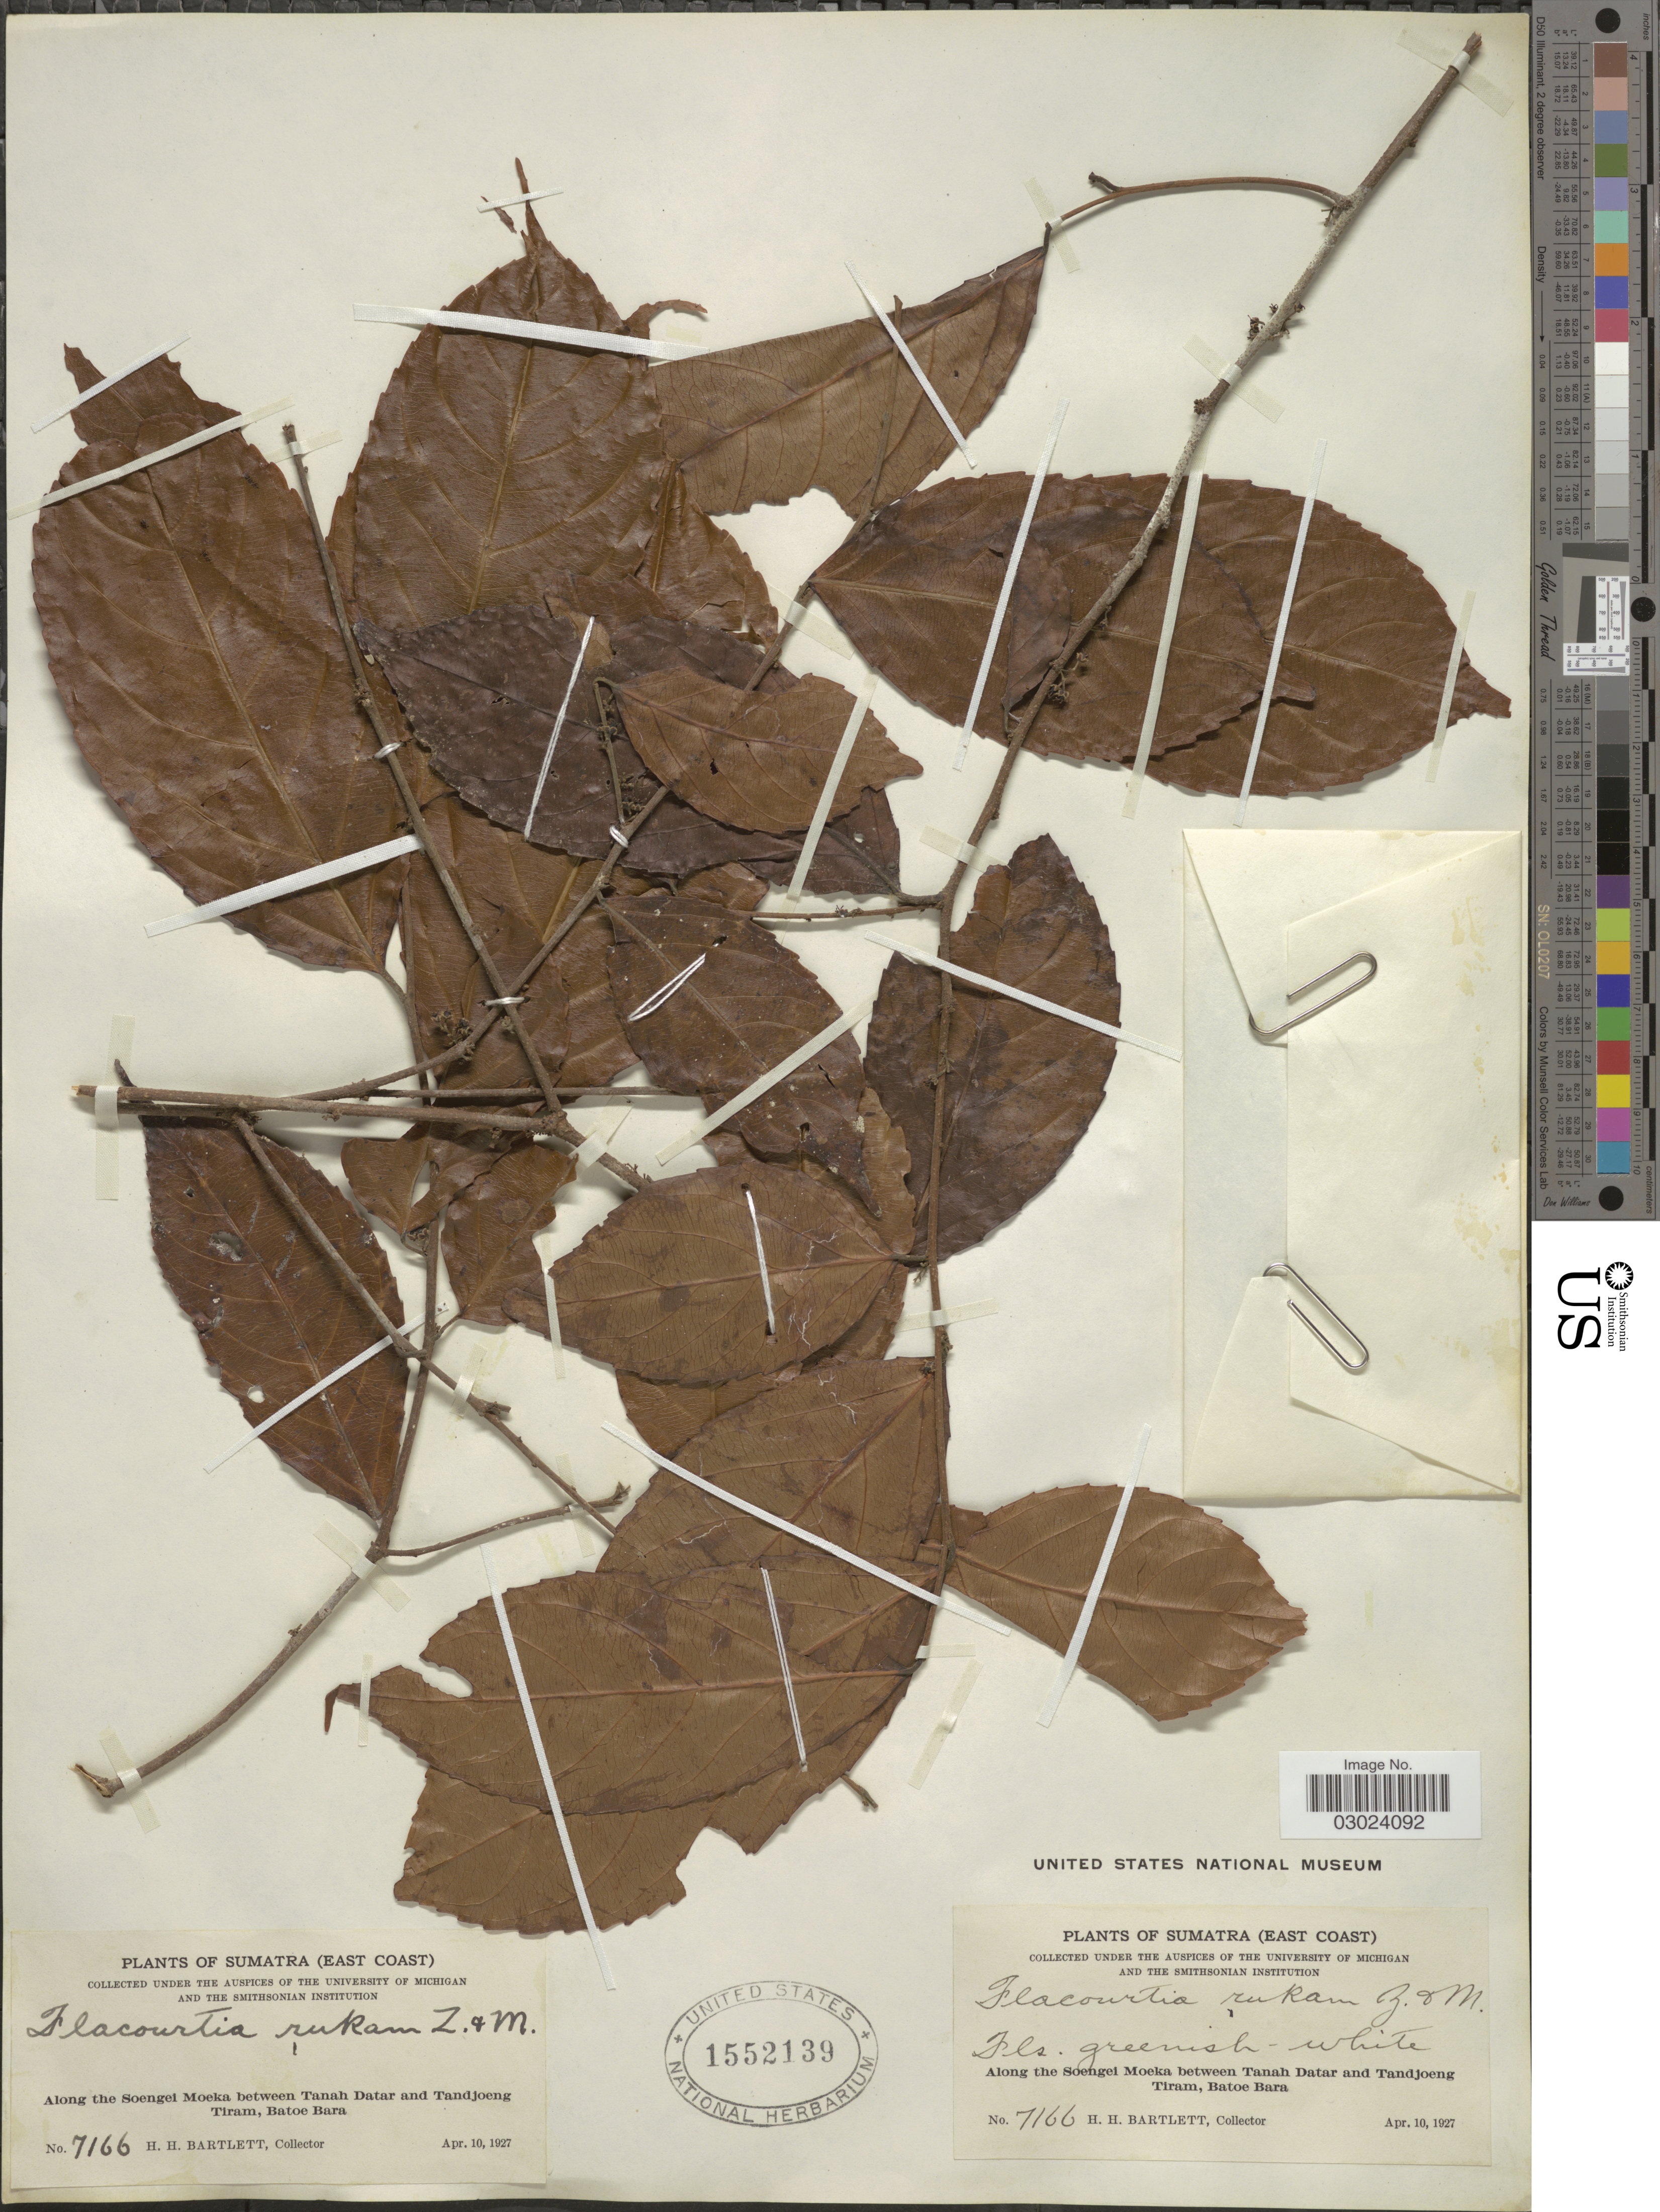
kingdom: Plantae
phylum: Tracheophyta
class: Magnoliopsida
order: Malpighiales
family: Salicaceae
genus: Flacourtia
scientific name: Flacourtia rukam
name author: Zoll. & Moritzi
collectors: H. H. Bartlett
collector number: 7166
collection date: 1927-04-10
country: Indonesia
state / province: Sumatra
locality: (East Coast). Along the Soengei Moeka between Tanah Datar and Tandjoeng Tiram, Batoe Bara.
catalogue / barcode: US 1552139